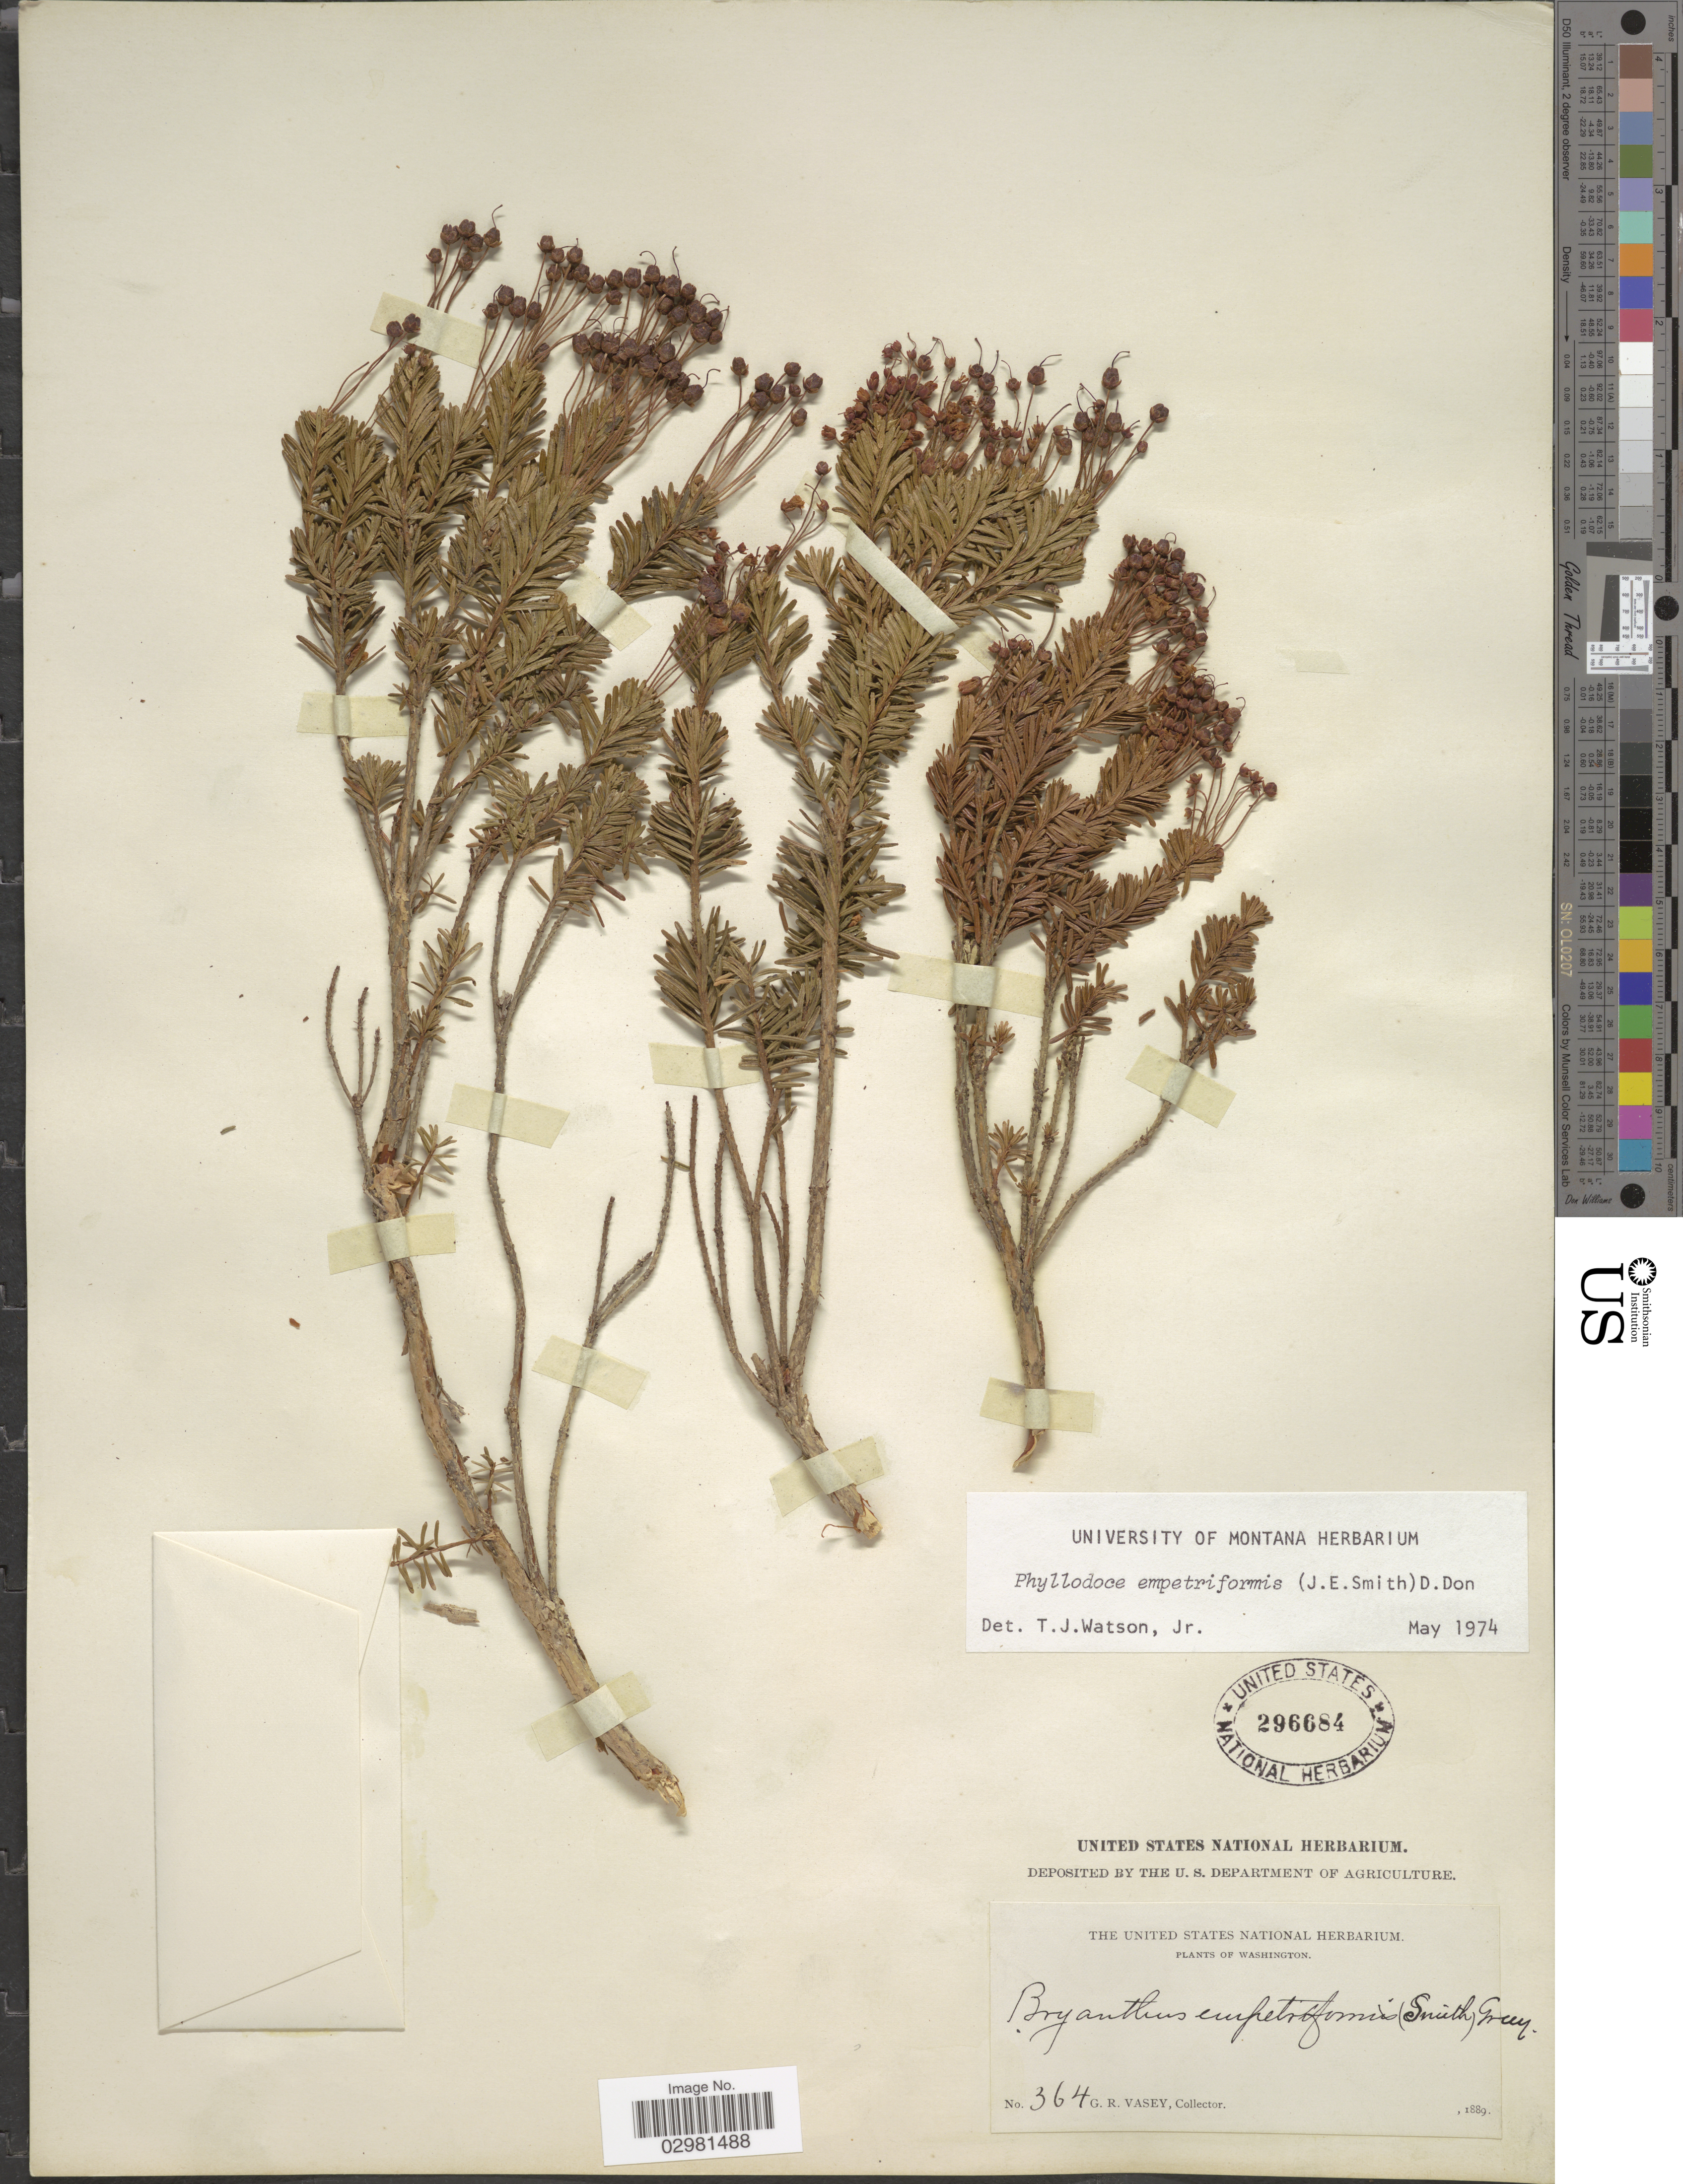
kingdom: Plantae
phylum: Tracheophyta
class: Magnoliopsida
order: Ericales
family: Ericaceae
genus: Phyllodoce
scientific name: Phyllodoce empetiformis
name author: (Small) D. Don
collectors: G. R. Vasey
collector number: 364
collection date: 1889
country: United States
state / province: Washington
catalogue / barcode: US 296684